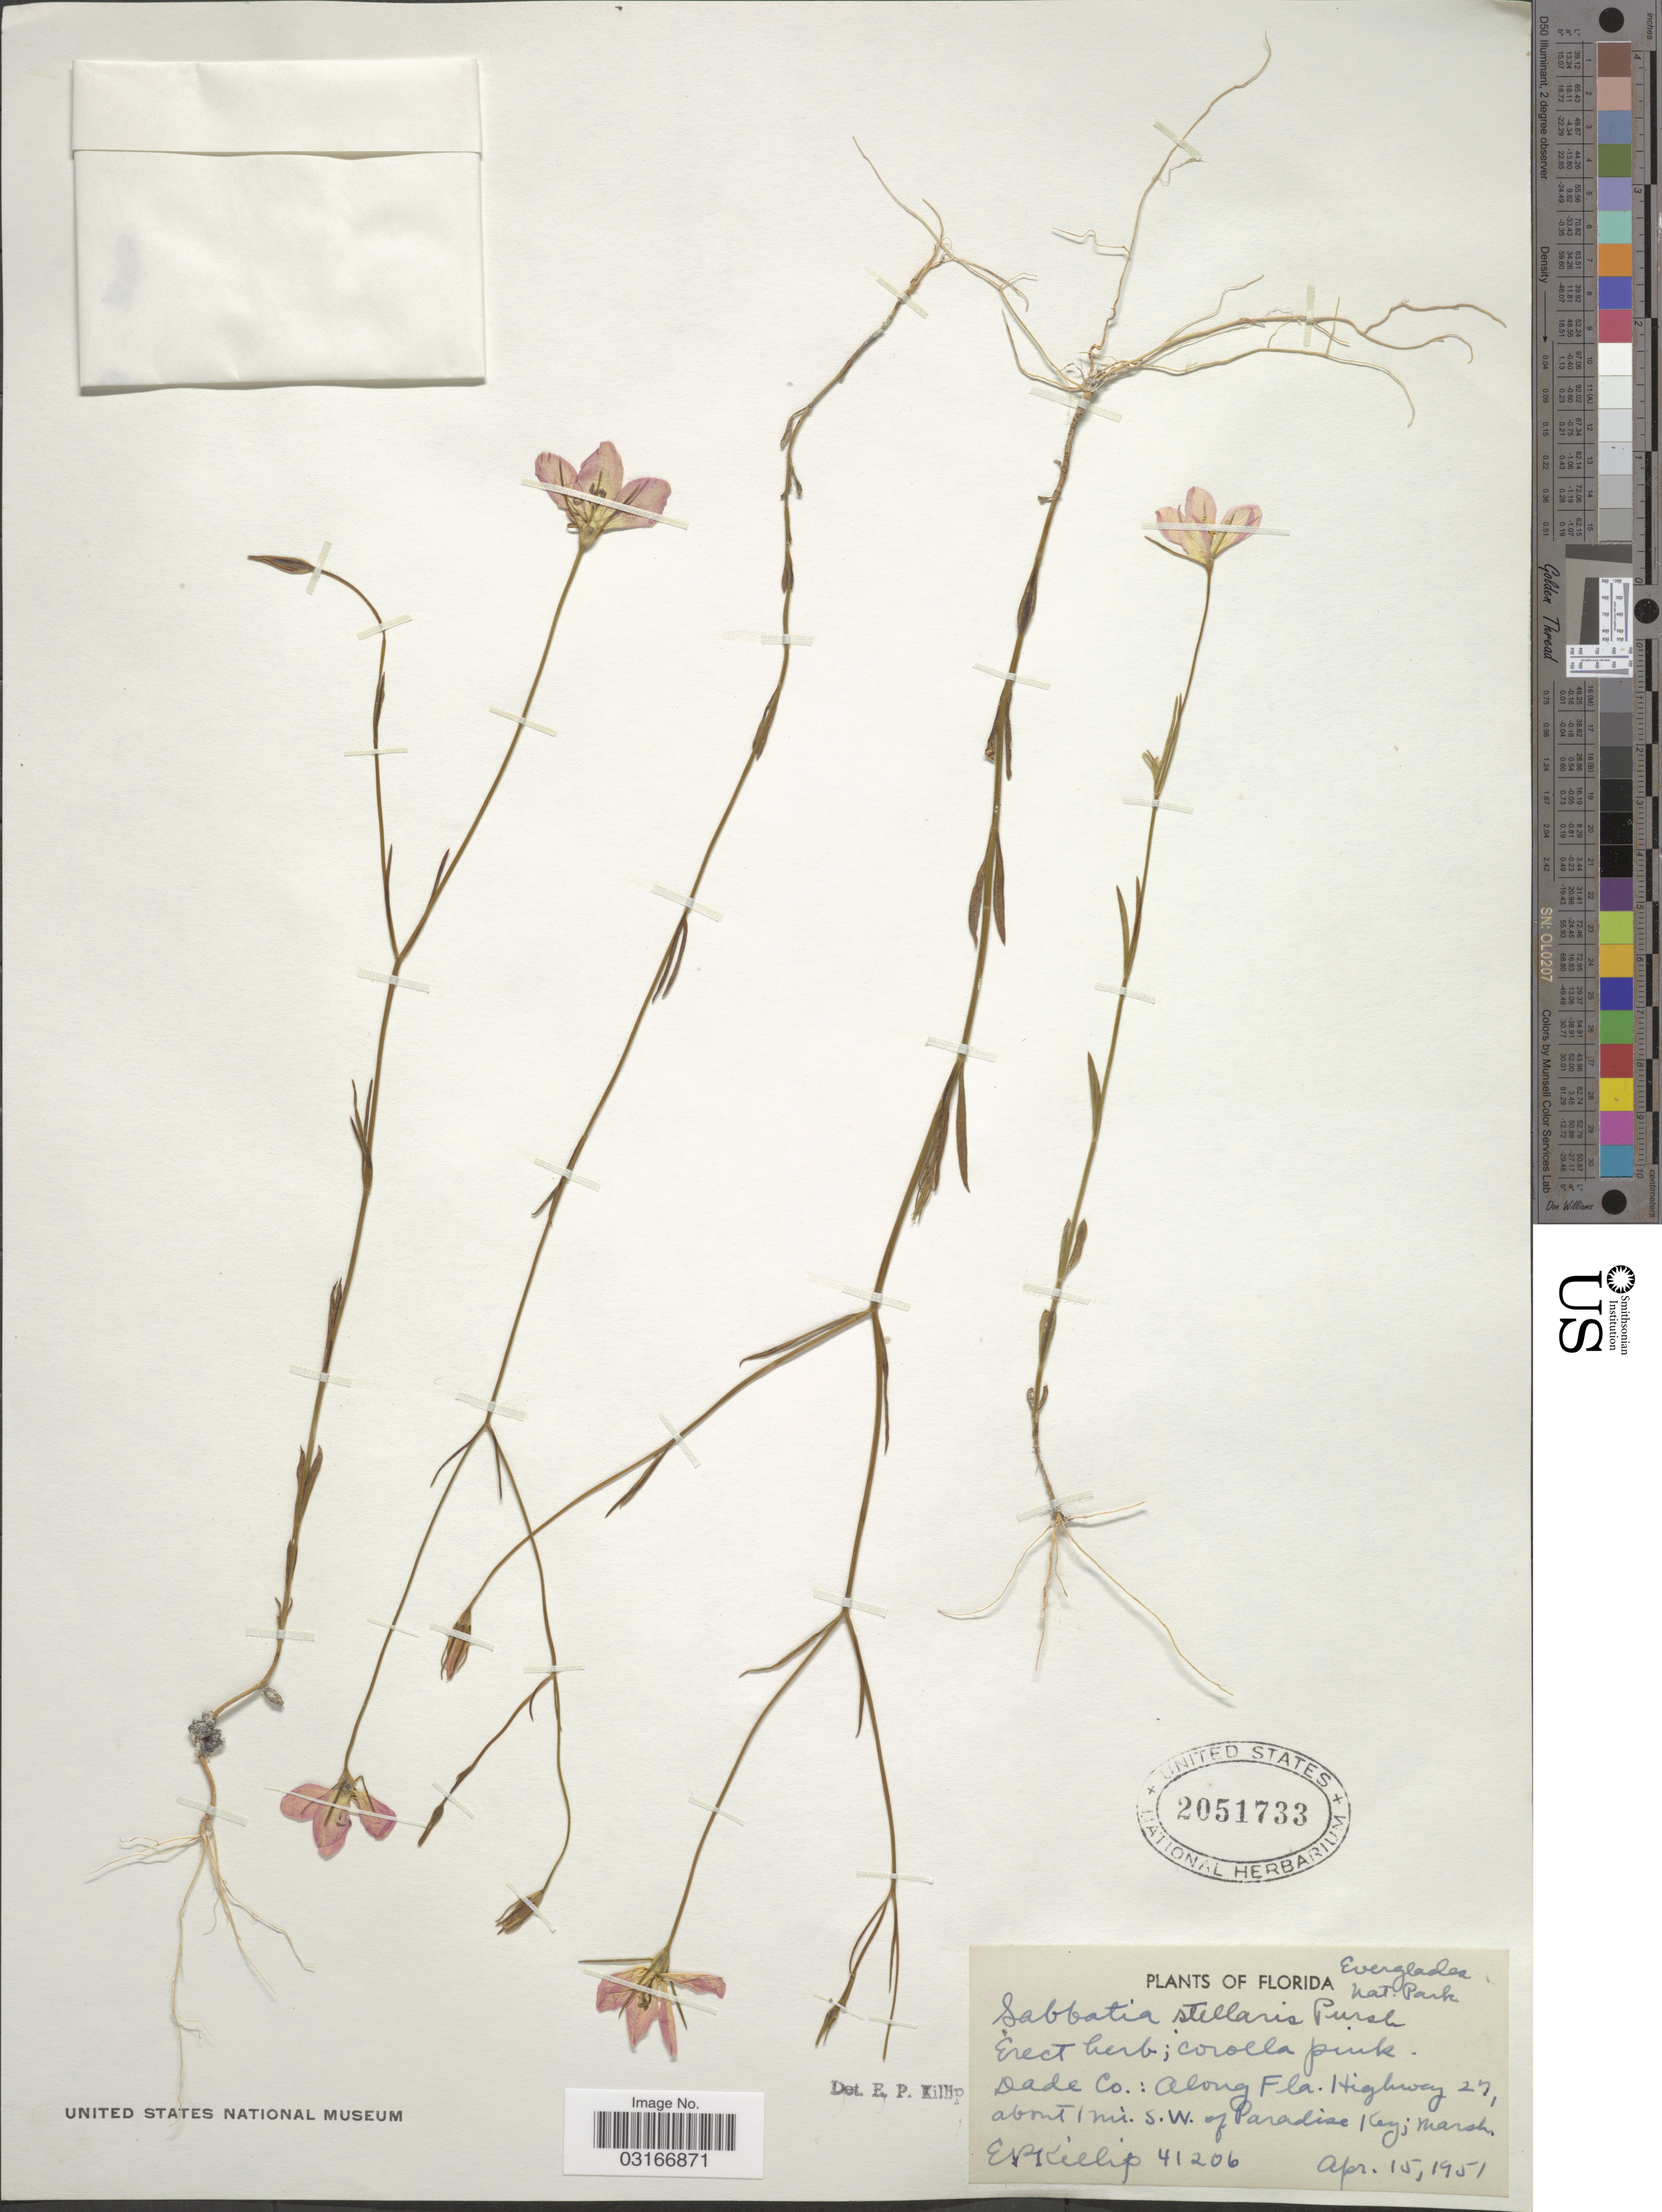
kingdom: Plantae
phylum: Tracheophyta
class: Magnoliopsida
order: Gentianales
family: Gentianaceae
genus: Sabatia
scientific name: Sabatia stellaris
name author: Pursh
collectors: E. P. Killip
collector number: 41206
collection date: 1951-04-15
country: United States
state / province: Florida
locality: Everglades Nat. Park, Dade Co.: Along Fla. Highway 27, about 1 mi. S.W. of Paradise Key.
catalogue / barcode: US 2051733